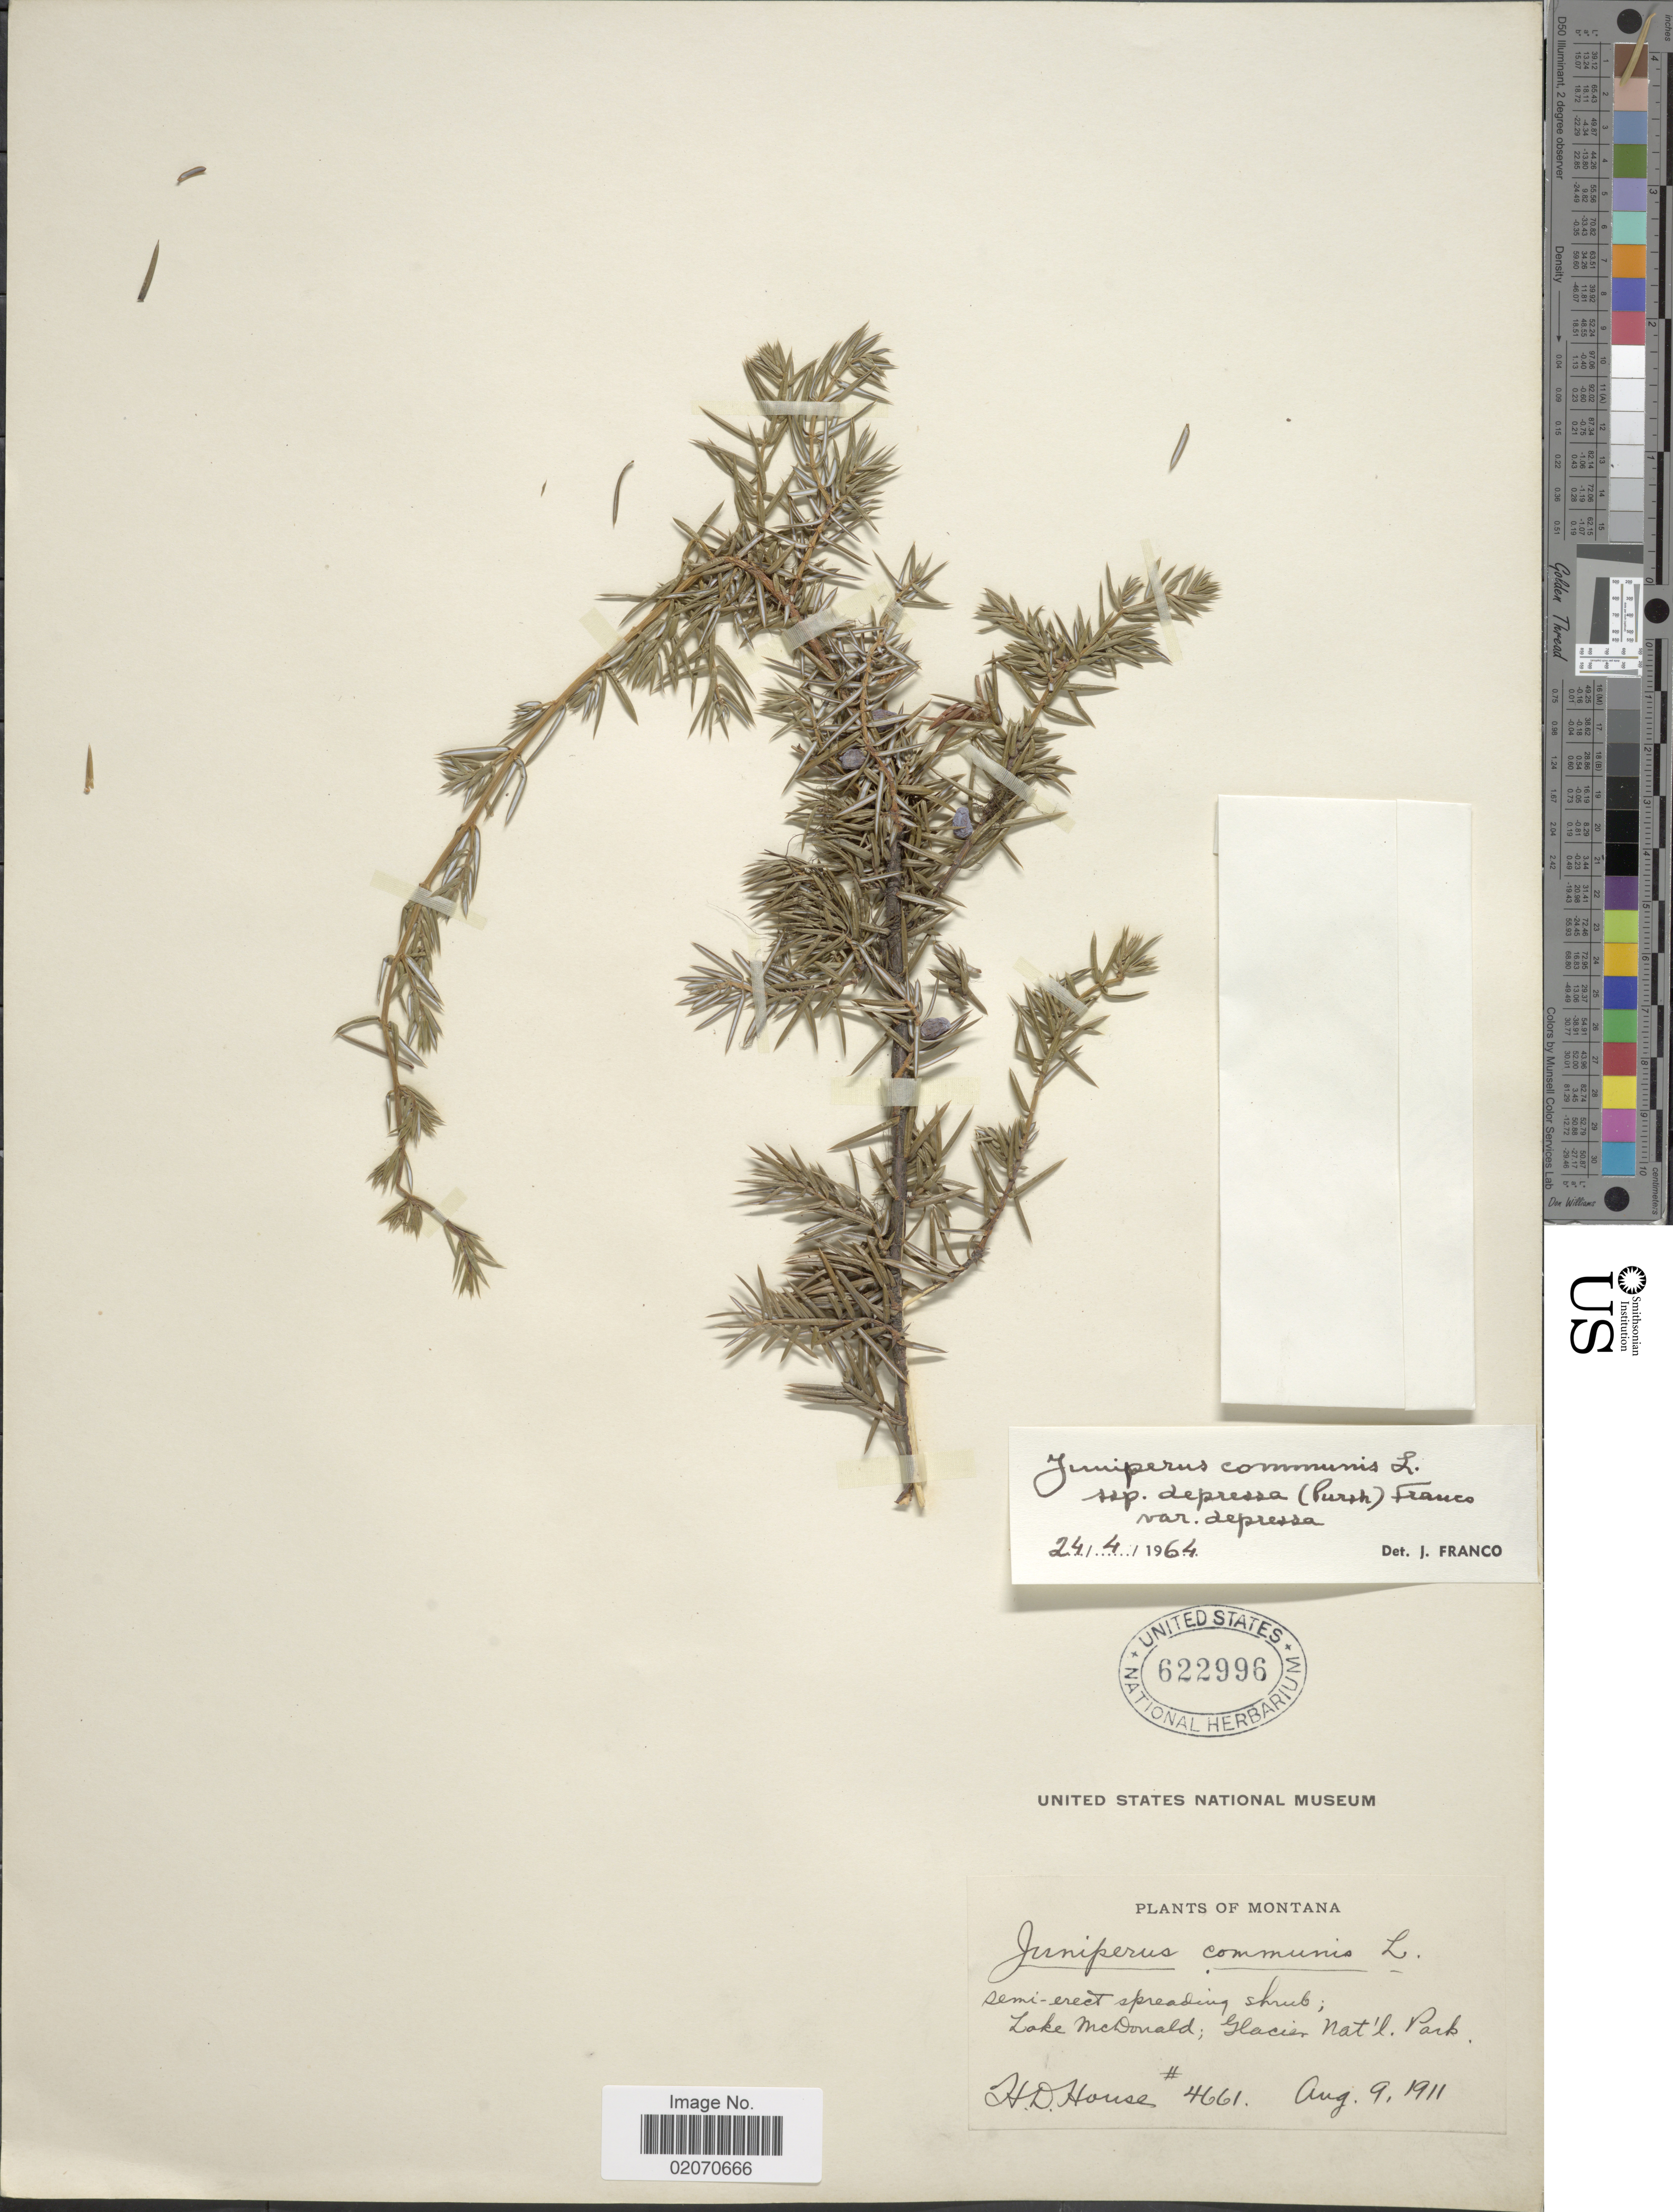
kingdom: Plantae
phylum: Tracheophyta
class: Pinopsida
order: Pinales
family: Cupressaceae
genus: Juniperus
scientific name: Juniperus communis var. depressa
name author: Pursh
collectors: H. D. House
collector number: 4661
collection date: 1911-08-09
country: United States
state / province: Montana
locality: Lake McDonald, Glacier Nat'l Park.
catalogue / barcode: US 622996